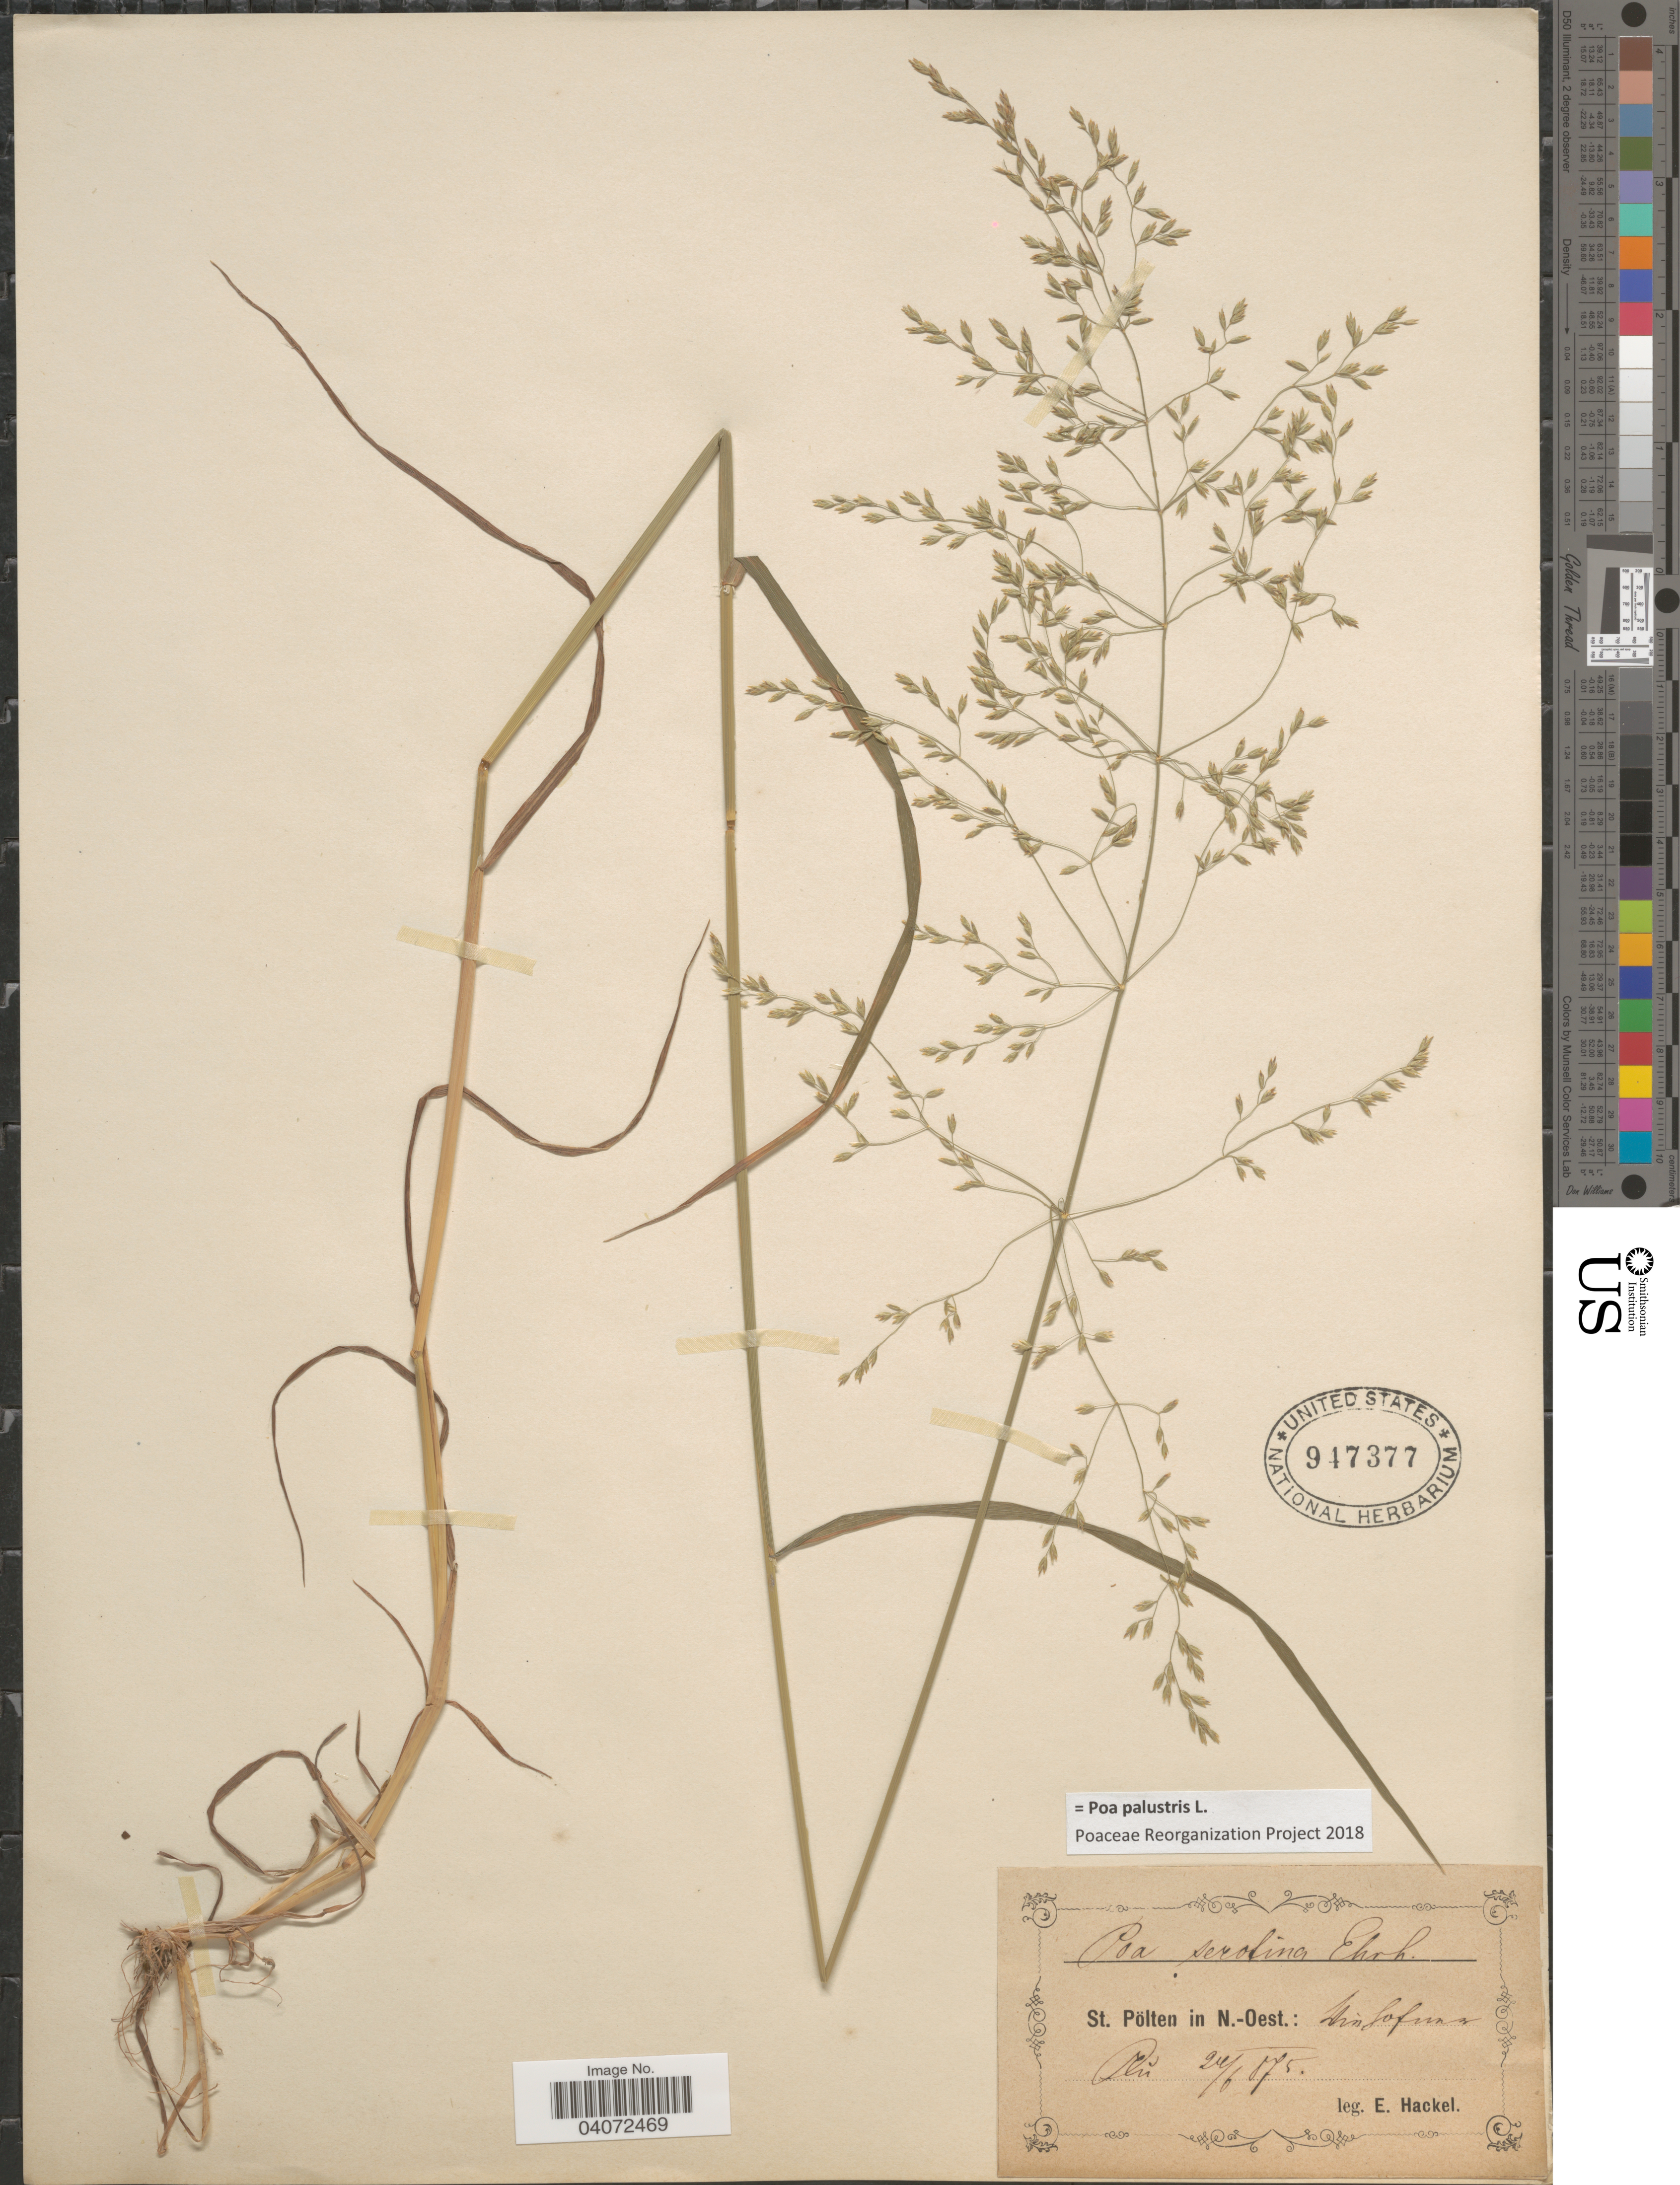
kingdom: Plantae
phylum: Tracheophyta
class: Liliopsida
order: Poales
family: Poaceae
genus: Poa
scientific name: Poa palustris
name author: L.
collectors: E. Hackel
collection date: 1875-06-24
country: Austria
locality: St. Pölten in N.-Oest.: [illegible text].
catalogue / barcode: US 947377